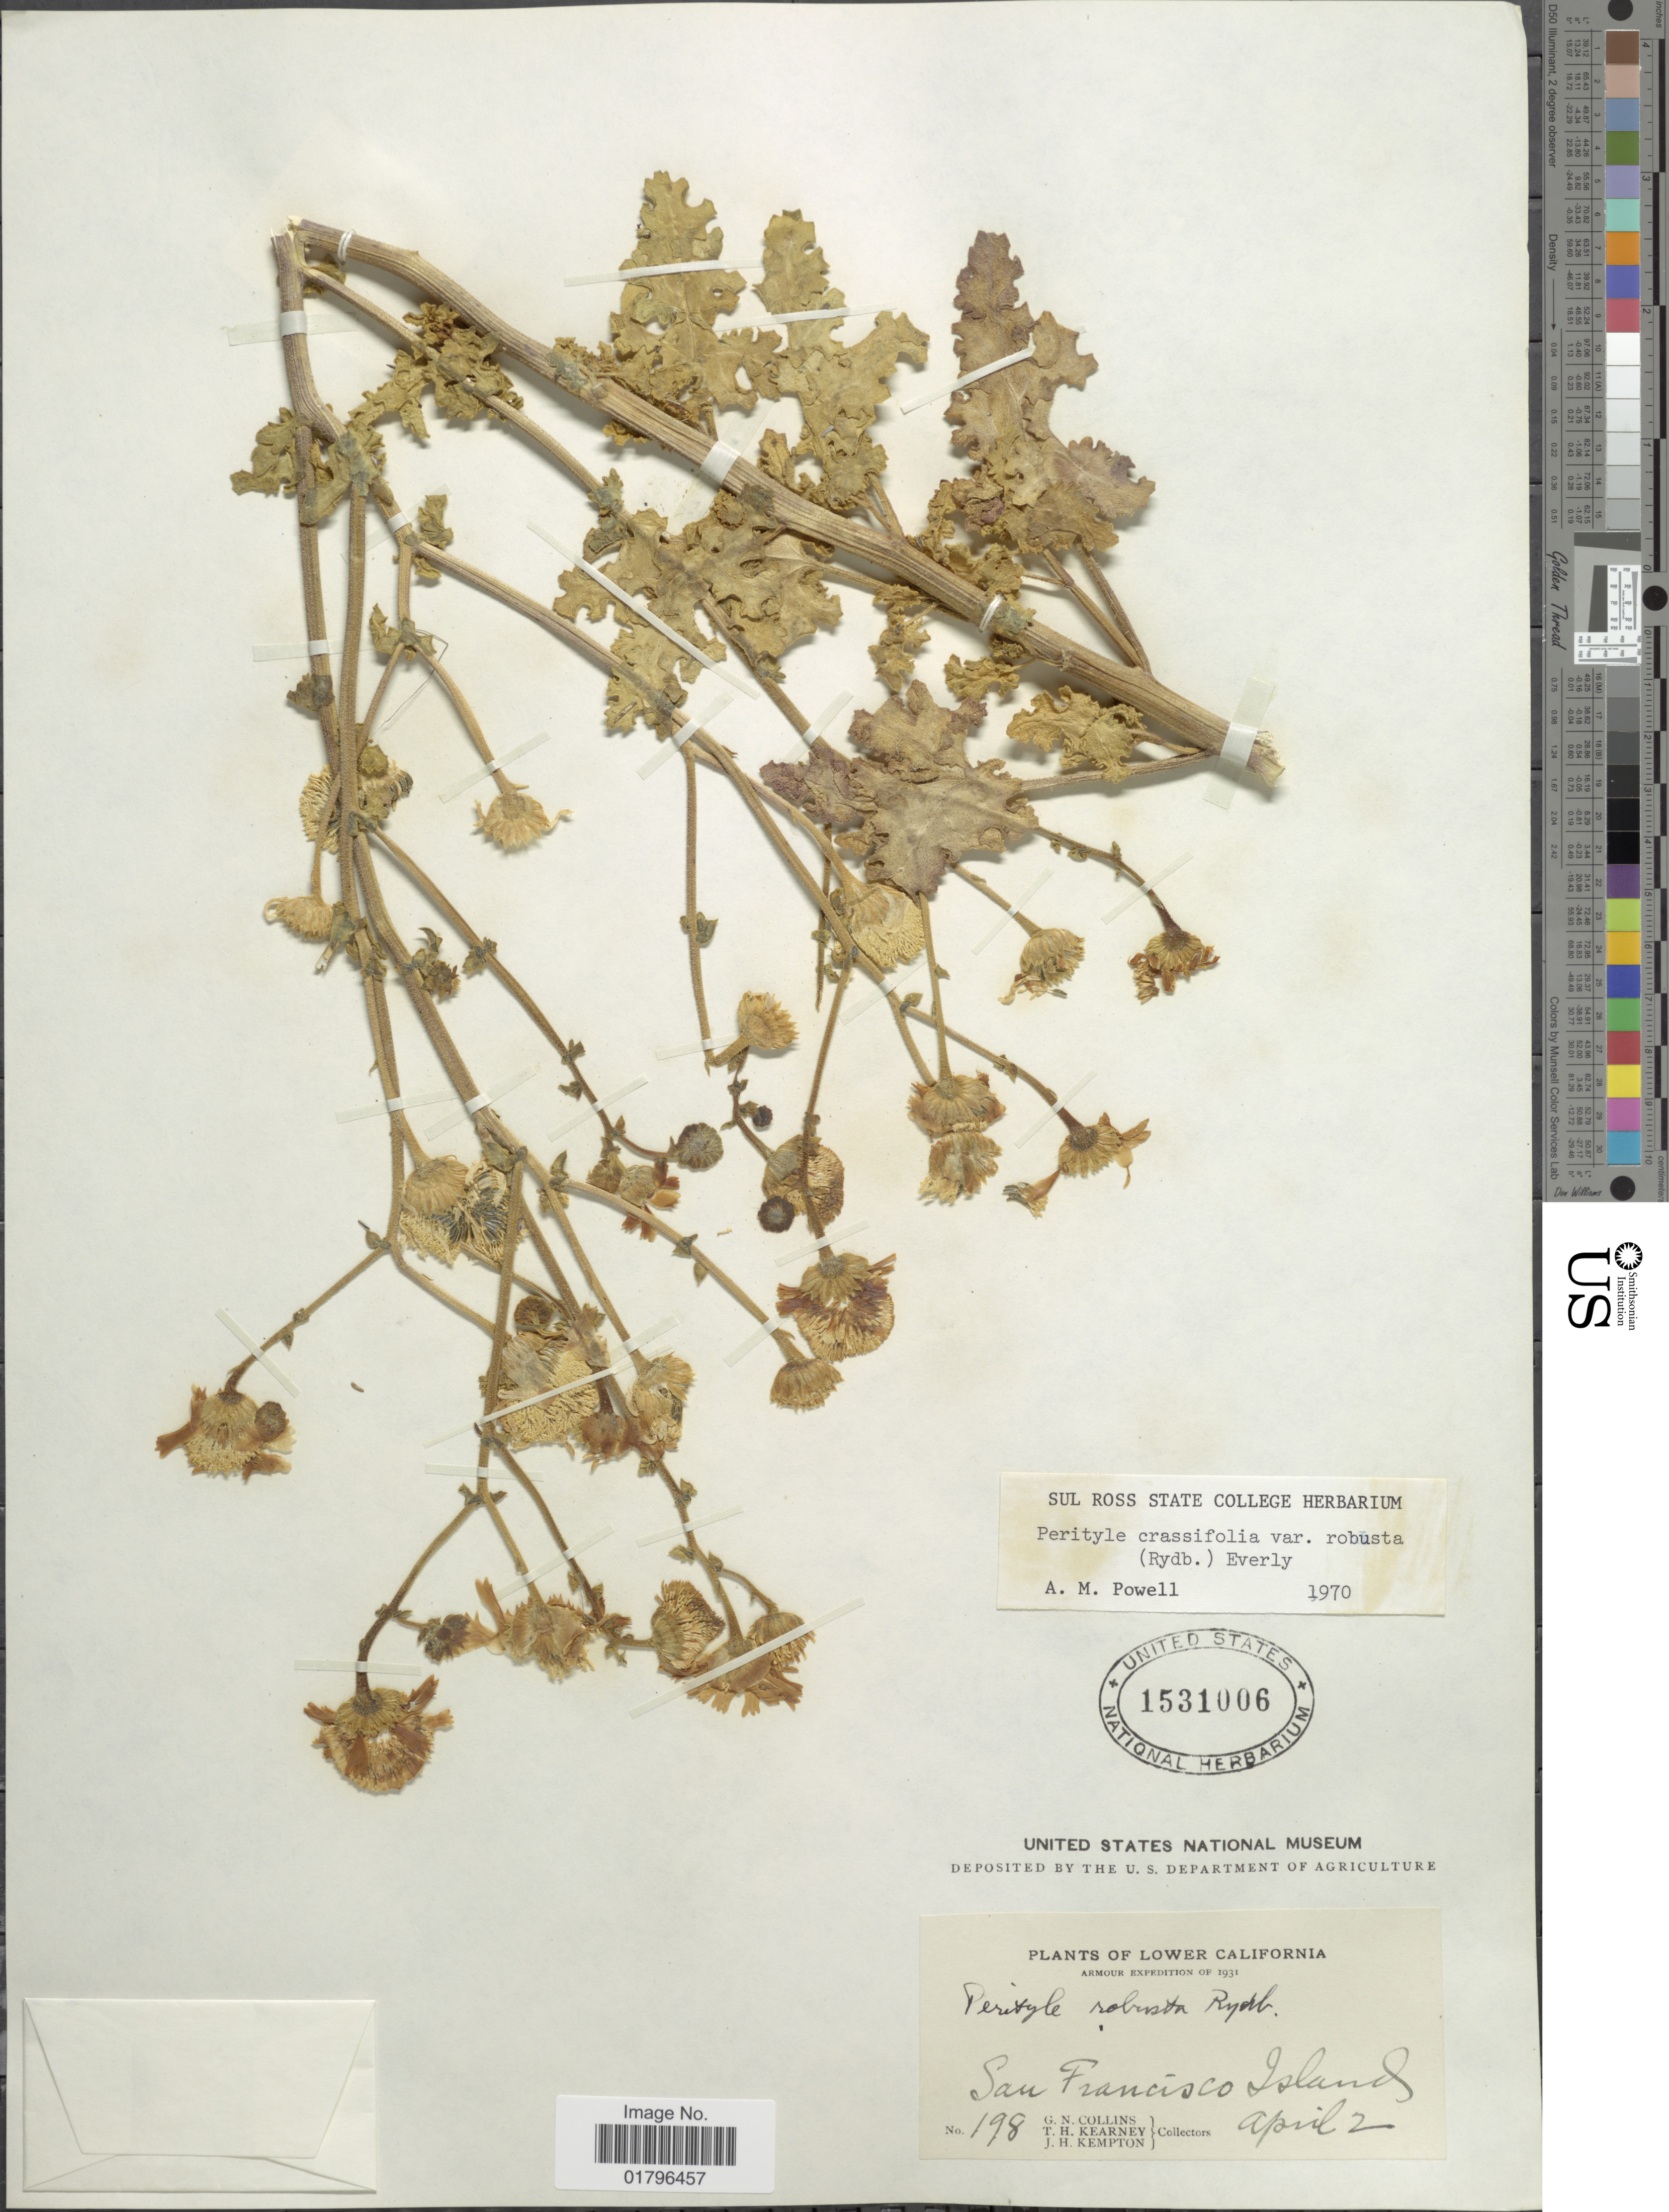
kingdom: Plantae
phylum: Tracheophyta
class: Magnoliopsida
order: Asterales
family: Asteraceae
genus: Perityle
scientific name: Perityle crassifolia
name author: Brandegee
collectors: G. Collins, T. H. Kearney & J. H. Kempton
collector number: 198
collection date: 1931-04-02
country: Mexico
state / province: Baja California Sur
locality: Lower California. San Francisco Island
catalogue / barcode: US 1531006